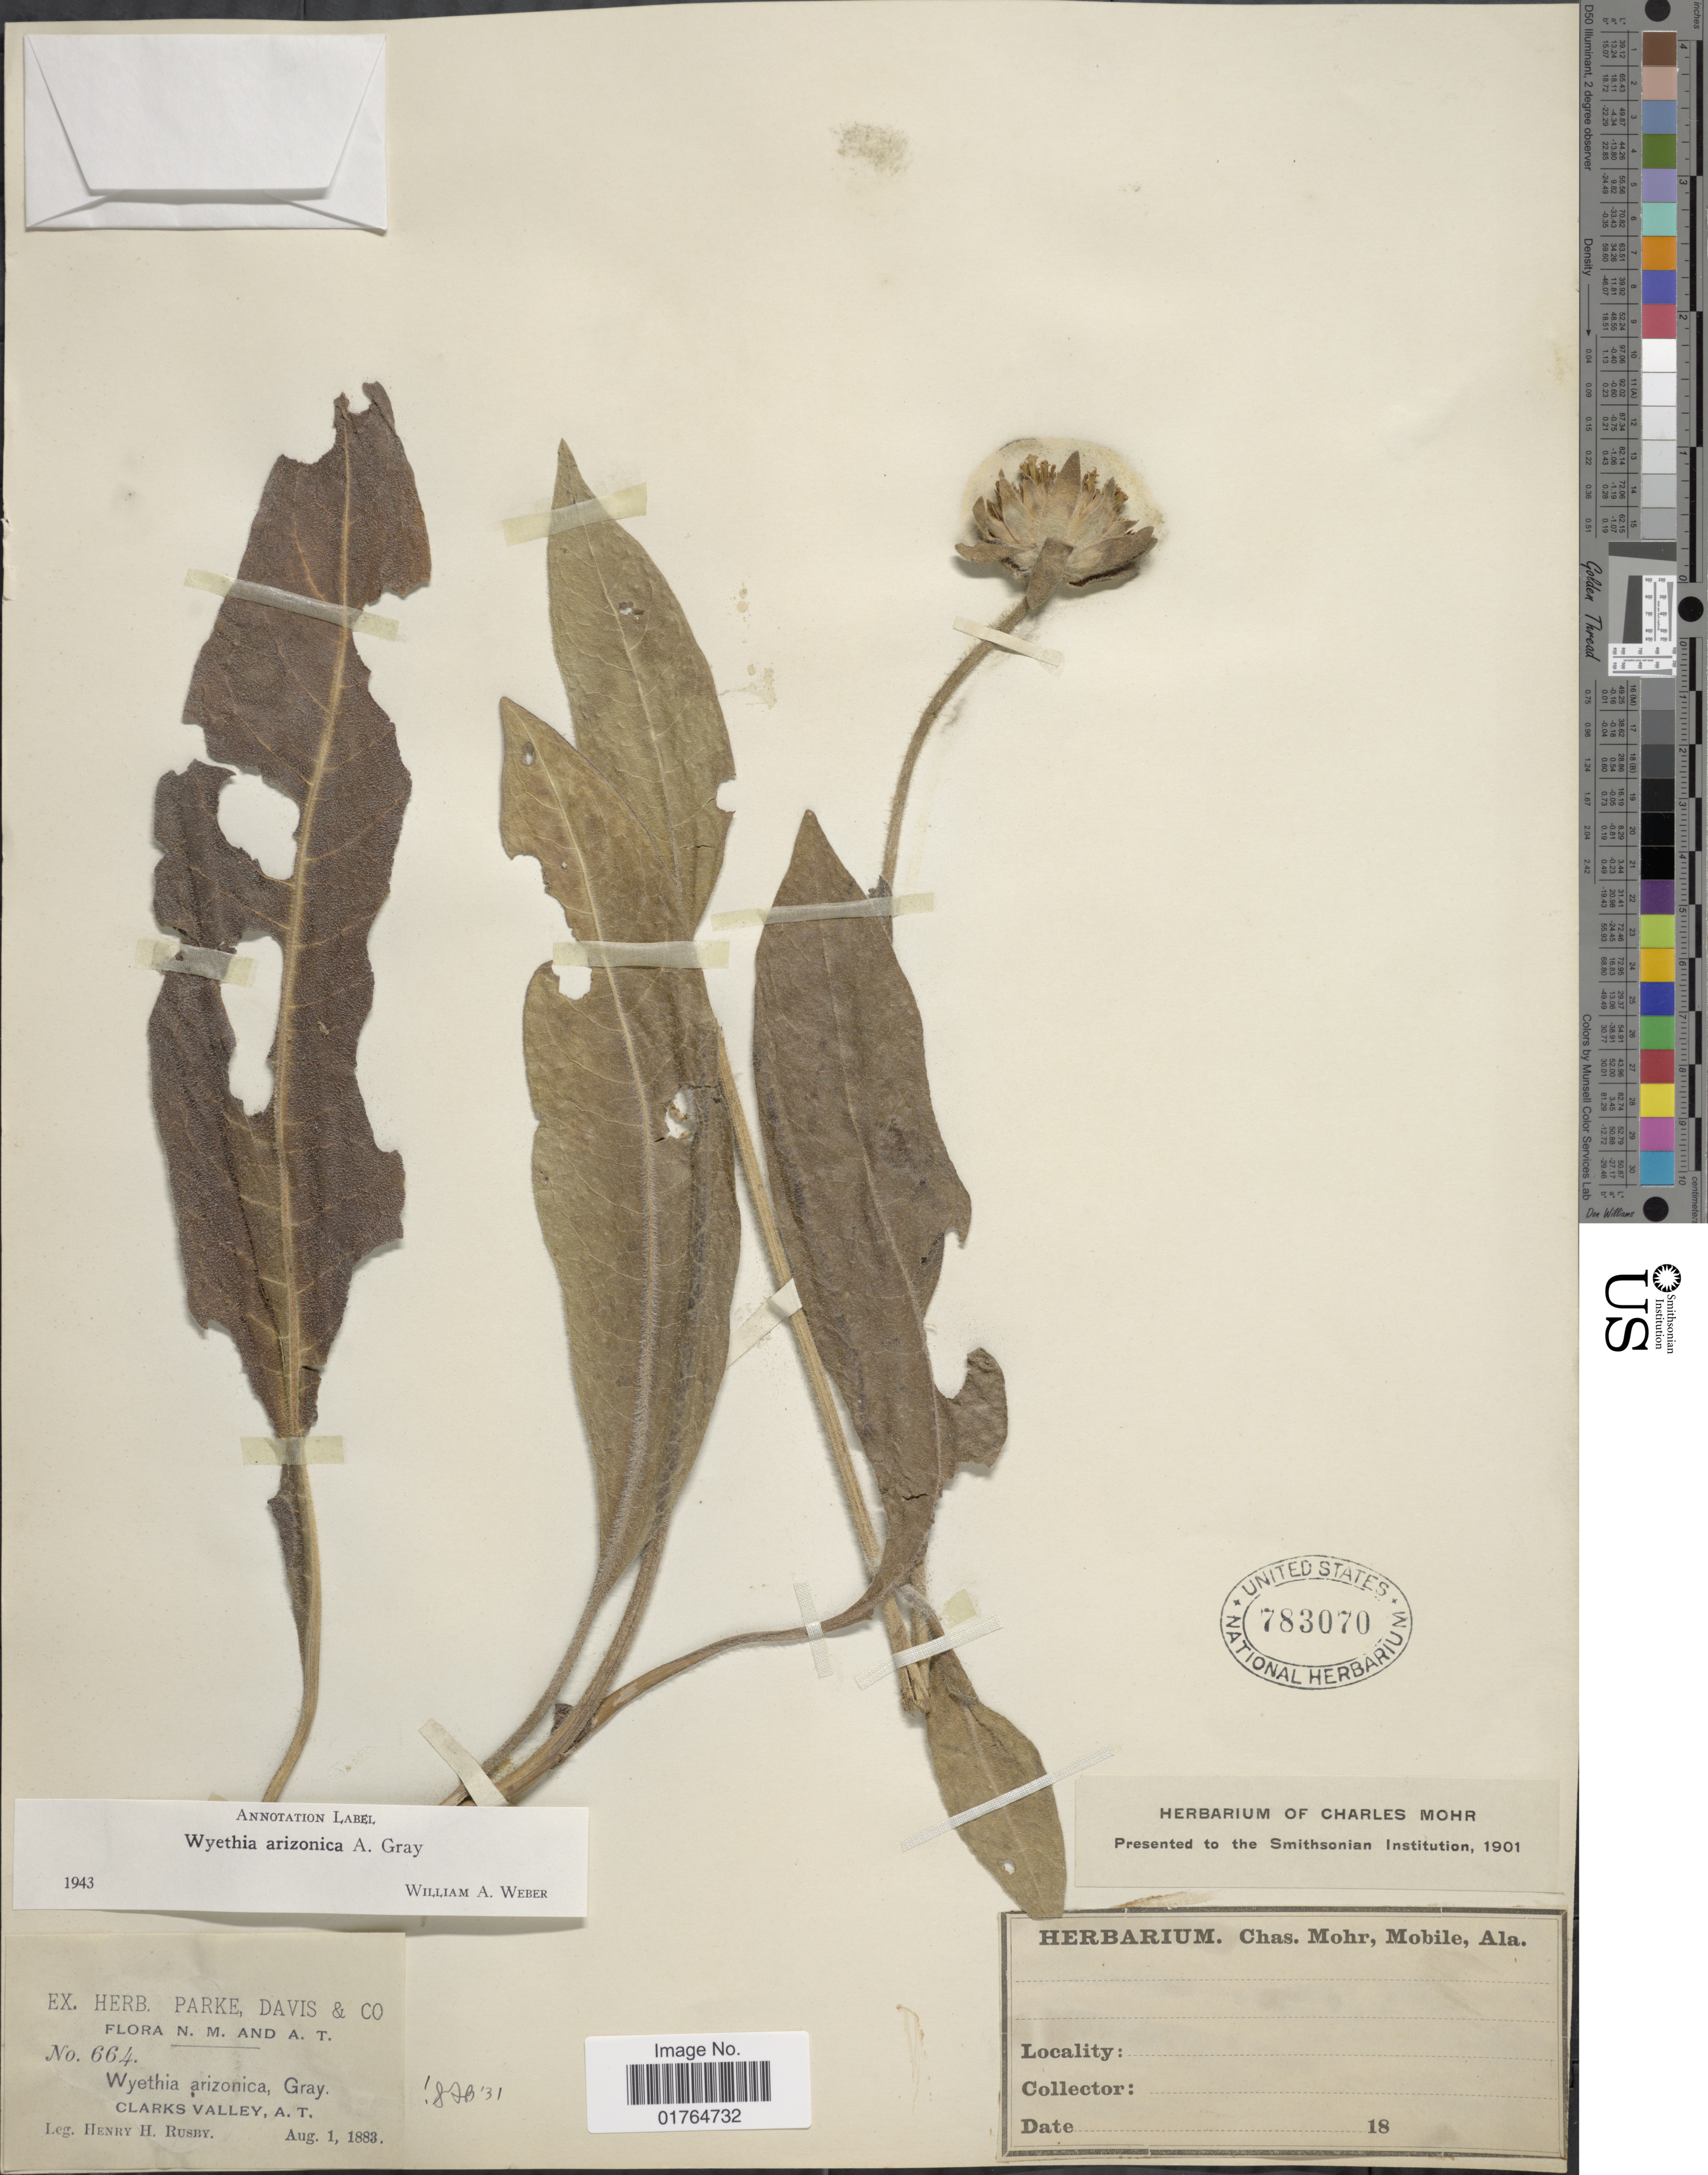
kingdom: Plantae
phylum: Tracheophyta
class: Magnoliopsida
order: Asterales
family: Asteraceae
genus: Wyethia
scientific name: Wyethia arizonica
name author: A. Gray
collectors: H. H. Rusby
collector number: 664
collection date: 1883-08-01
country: United States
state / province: Arizona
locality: Clarks Valley, A. T.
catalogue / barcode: US 783070